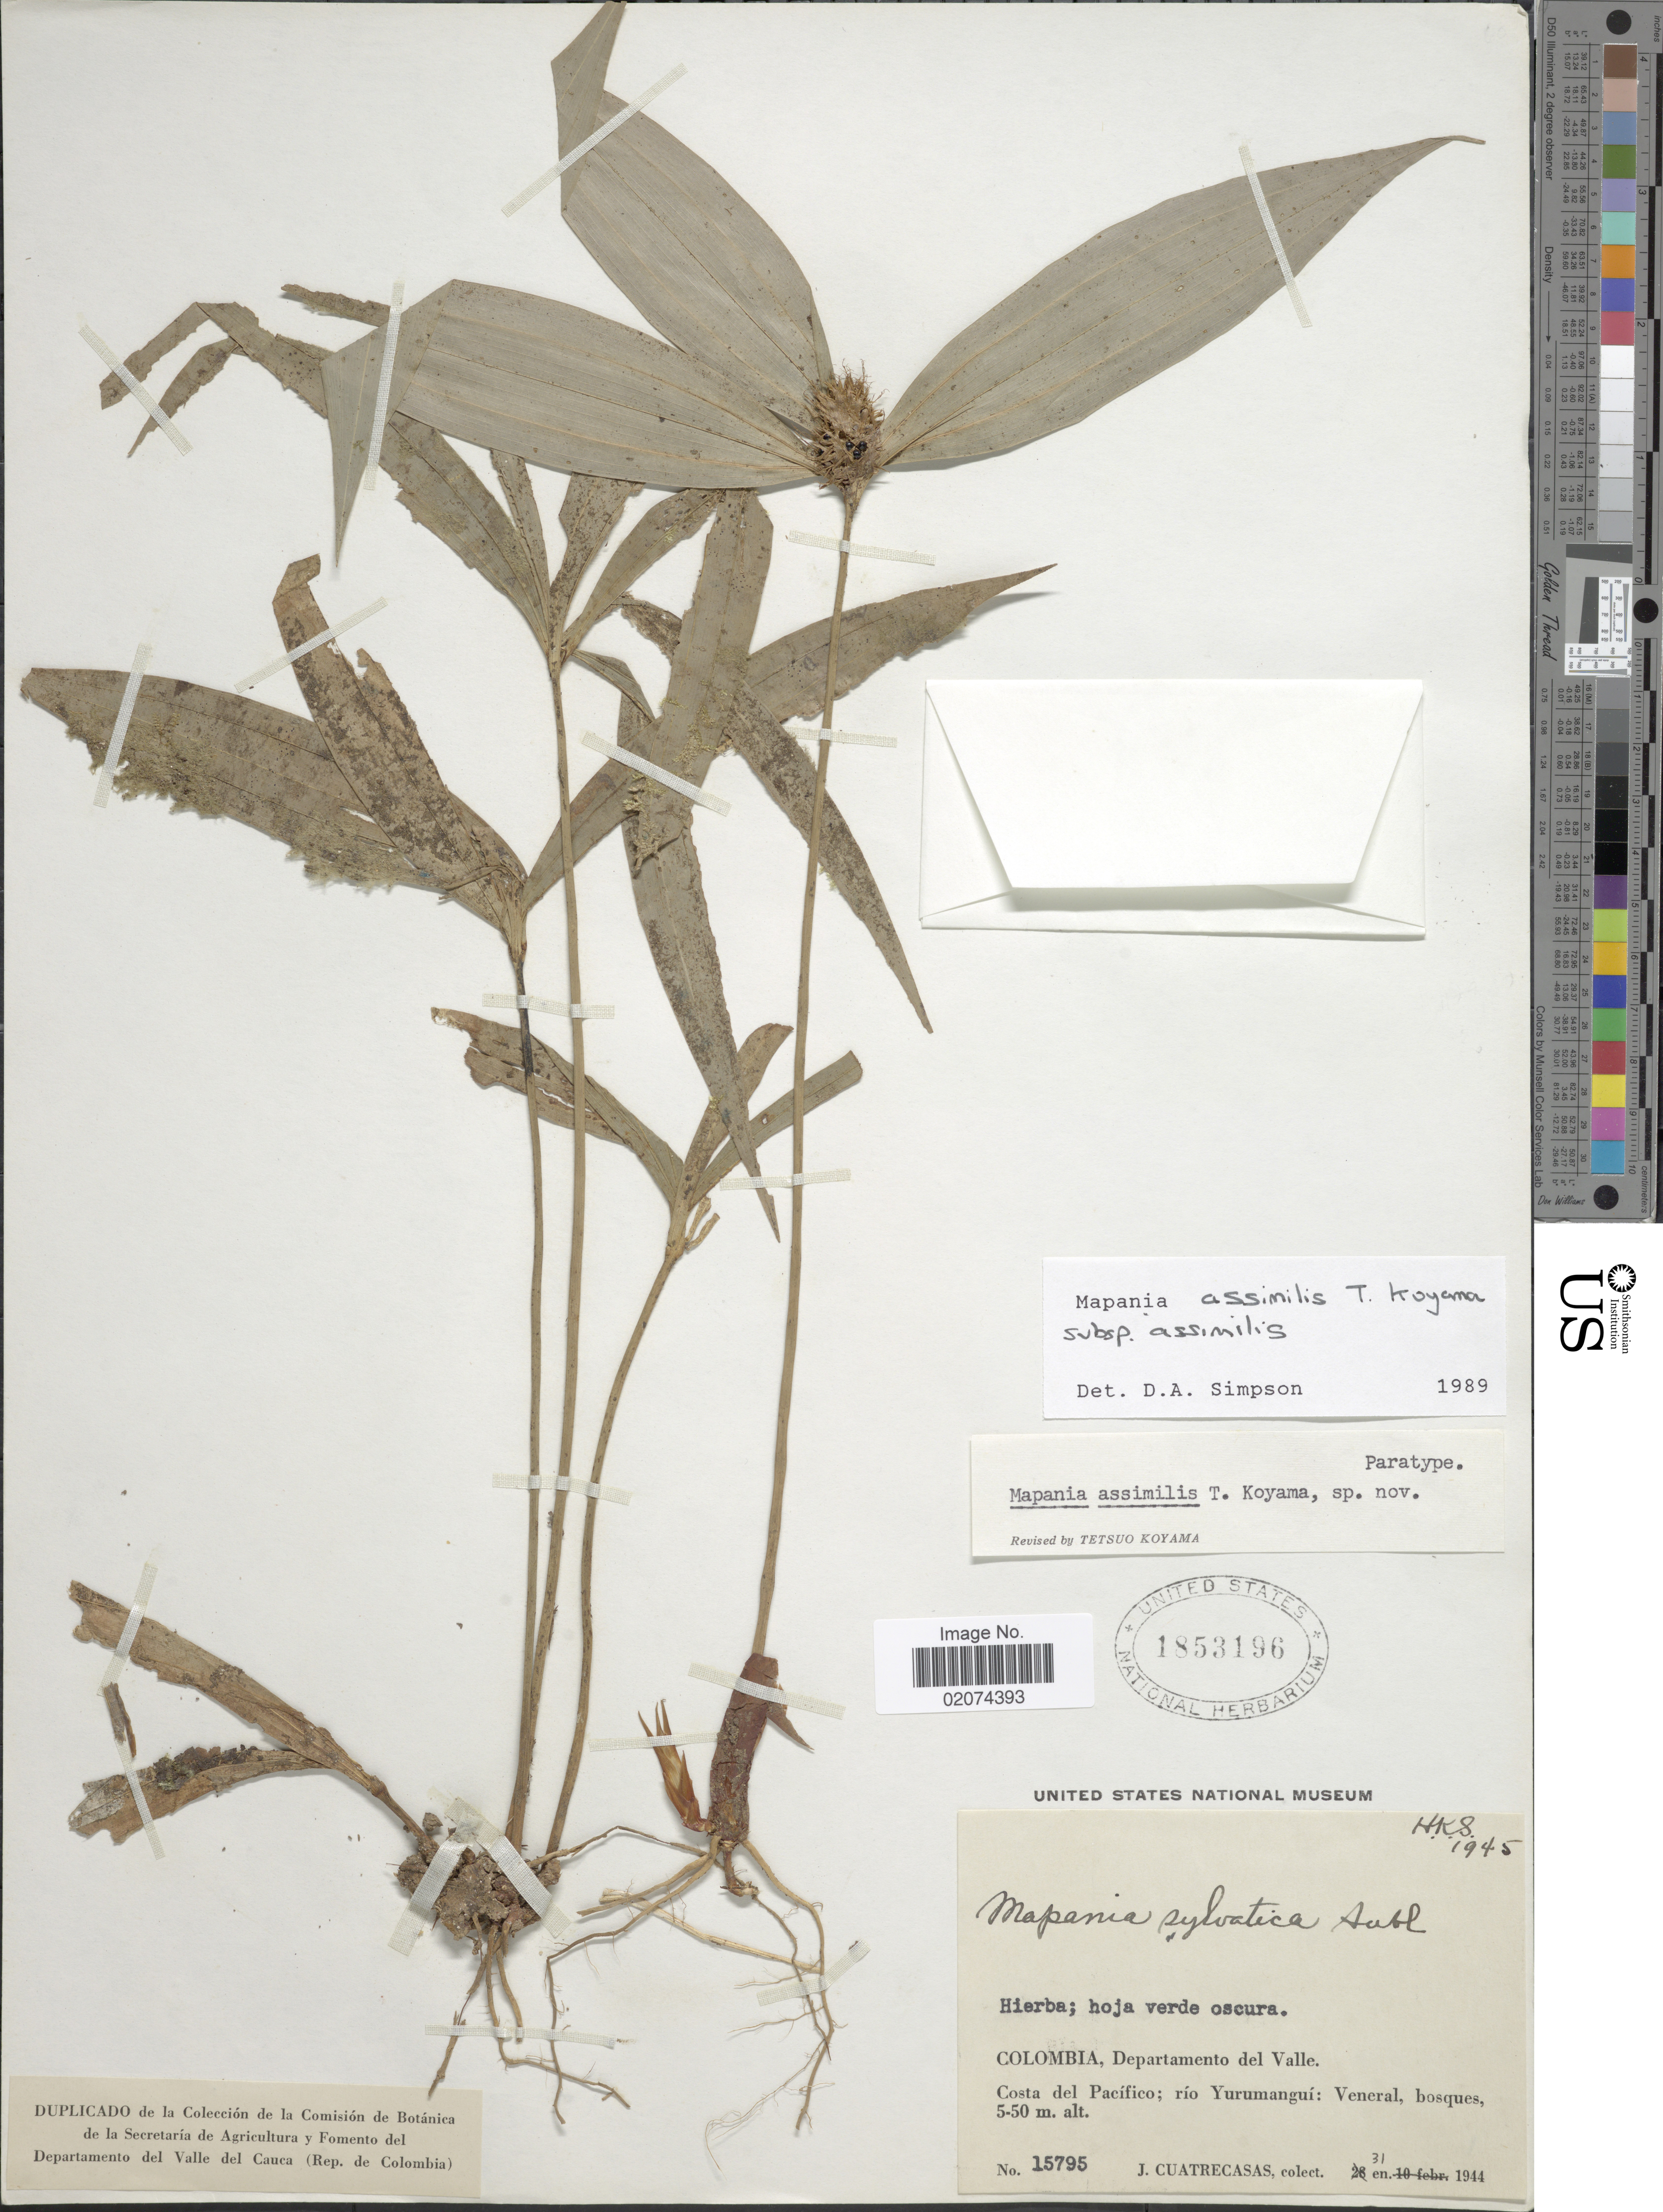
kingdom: Plantae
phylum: Tracheophyta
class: Liliopsida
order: Poales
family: Cyperaceae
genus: Mapania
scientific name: Mapania assimilis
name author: T. Koyama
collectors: J. Cuatrecasas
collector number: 15795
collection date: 1944-01-31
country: Colombia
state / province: Valle del Cauca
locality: Departamento del Valle. Costa del Pacifico, rio Yurumangui: Veneral bosques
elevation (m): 5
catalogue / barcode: US 1853196